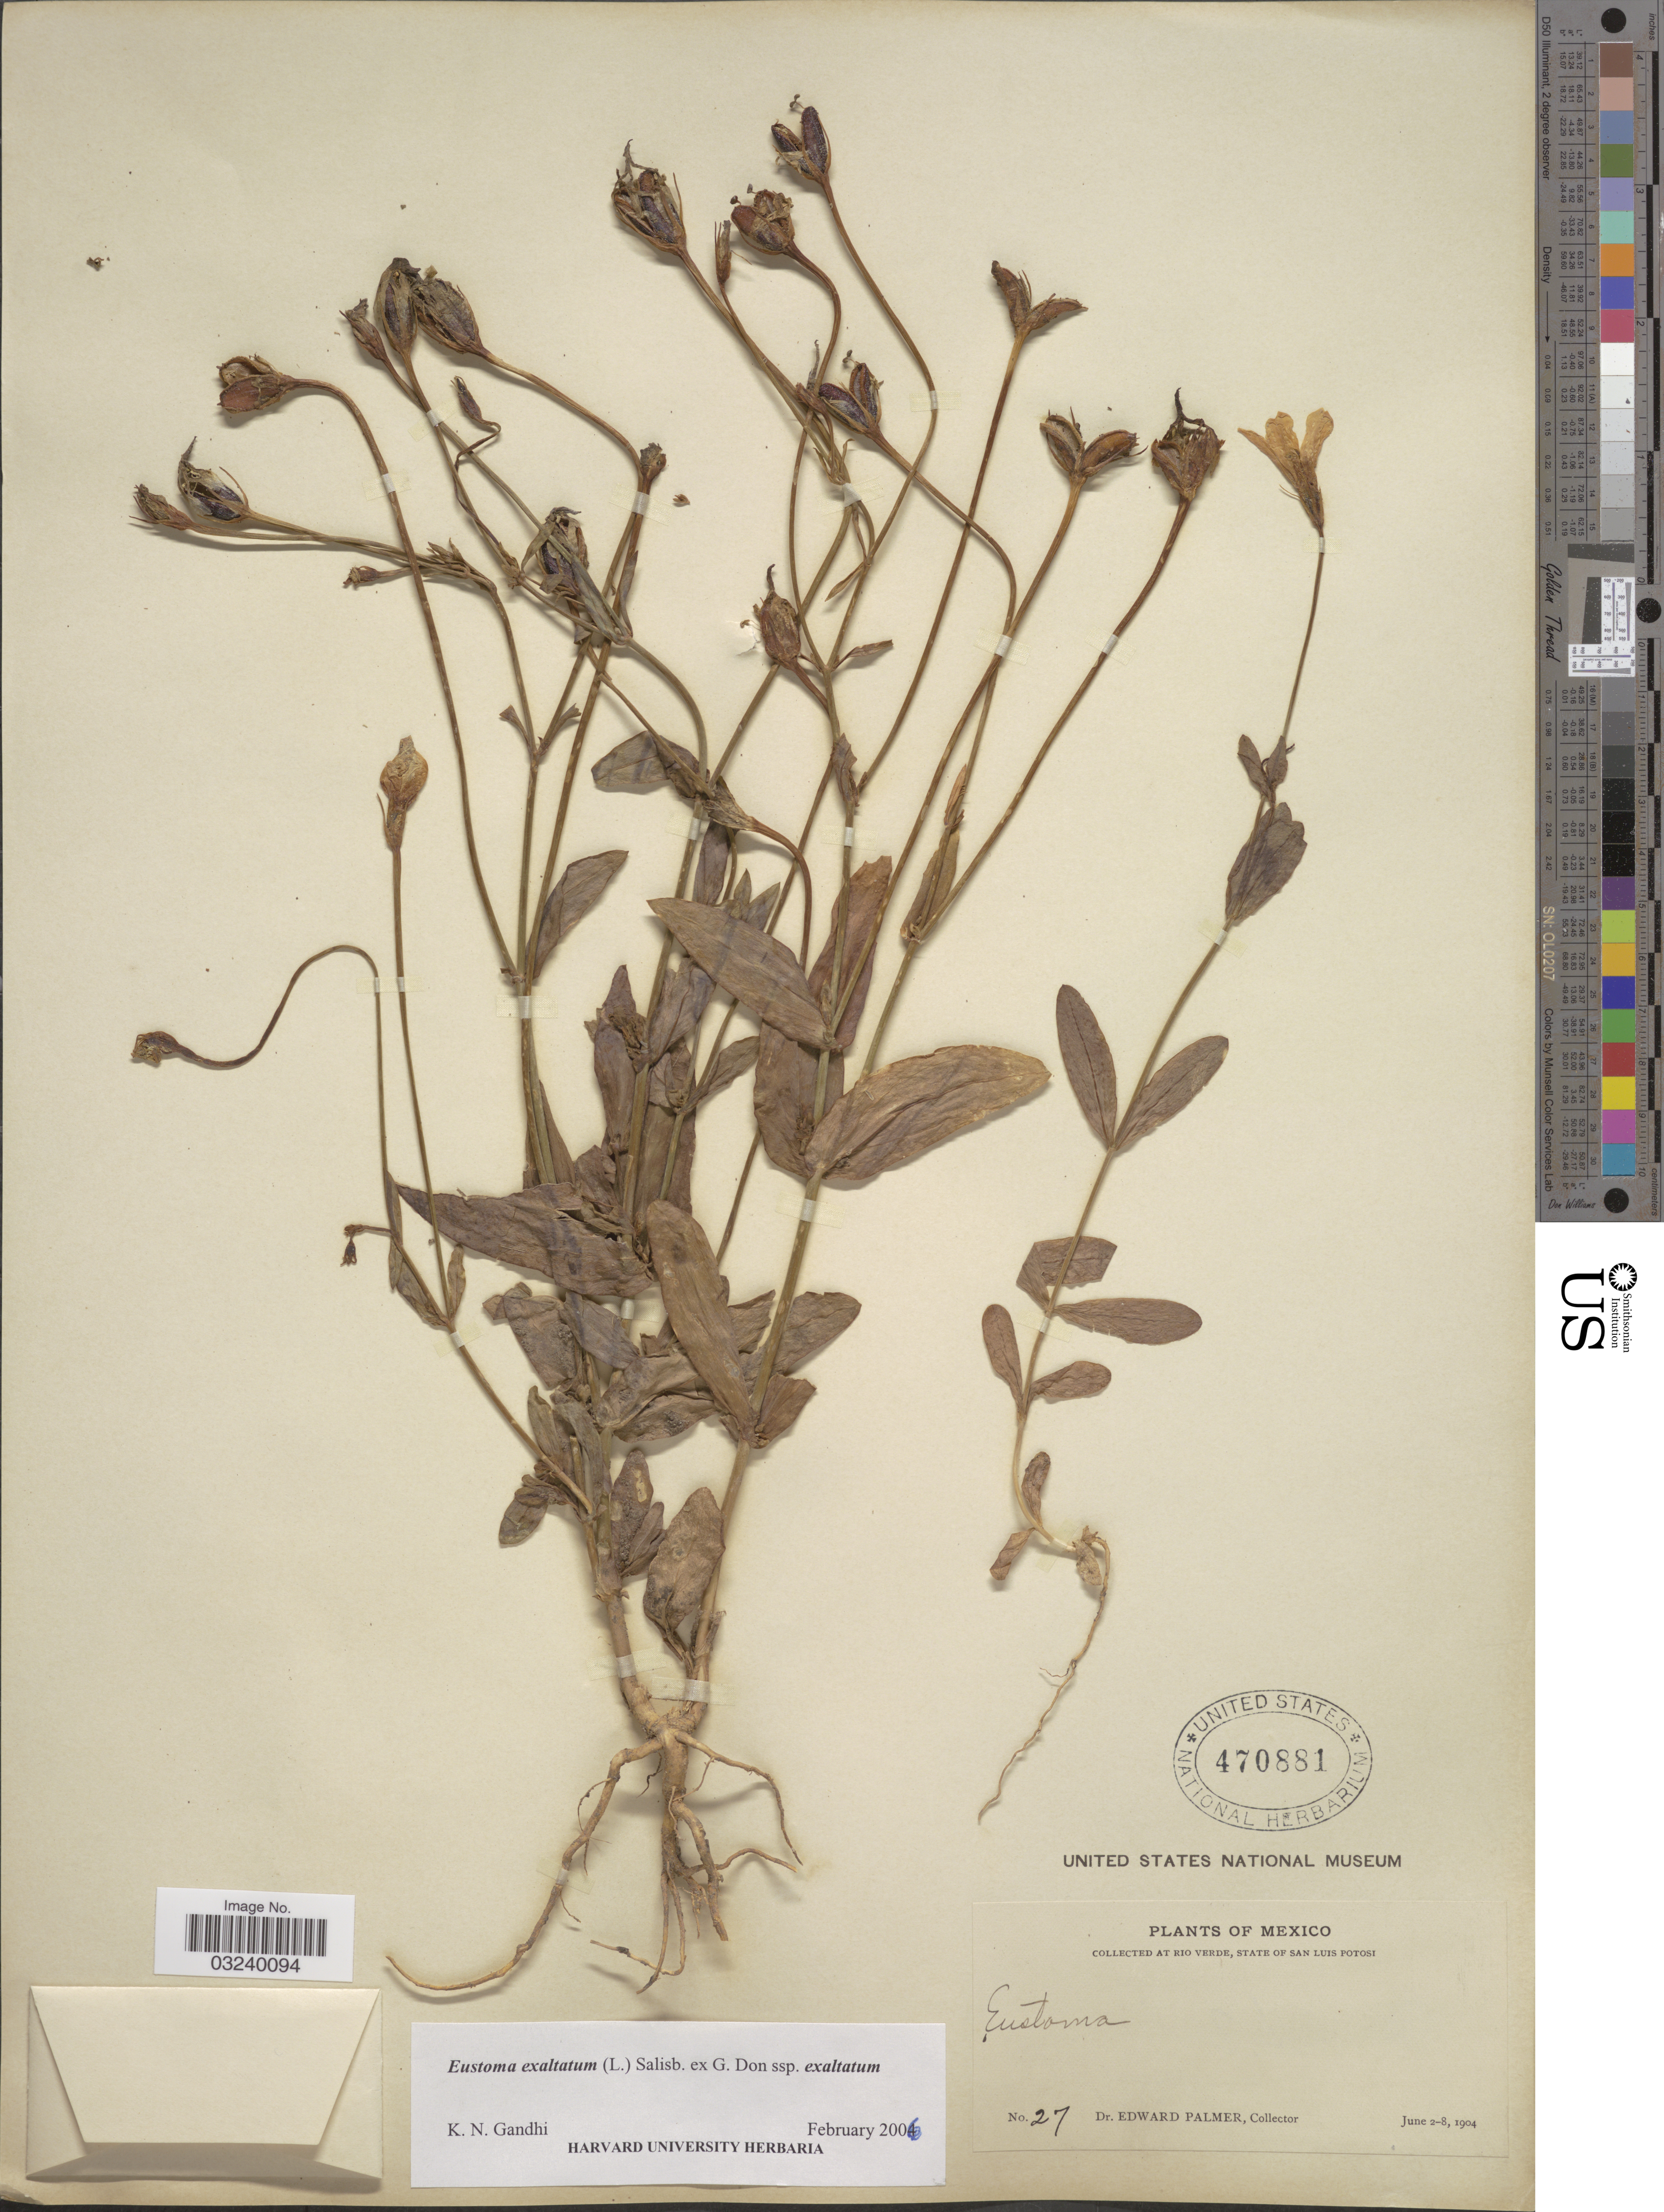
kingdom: Plantae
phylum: Tracheophyta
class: Magnoliopsida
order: Gentianales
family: Gentianaceae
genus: Eustoma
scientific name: Eustoma exaltatum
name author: (L.) Salisb. ex Don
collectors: E. Palmer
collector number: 27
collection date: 1904-06-02/1904-06-08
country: Mexico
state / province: San Luis Potosí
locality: At Rio Verde.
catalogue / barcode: US 470881